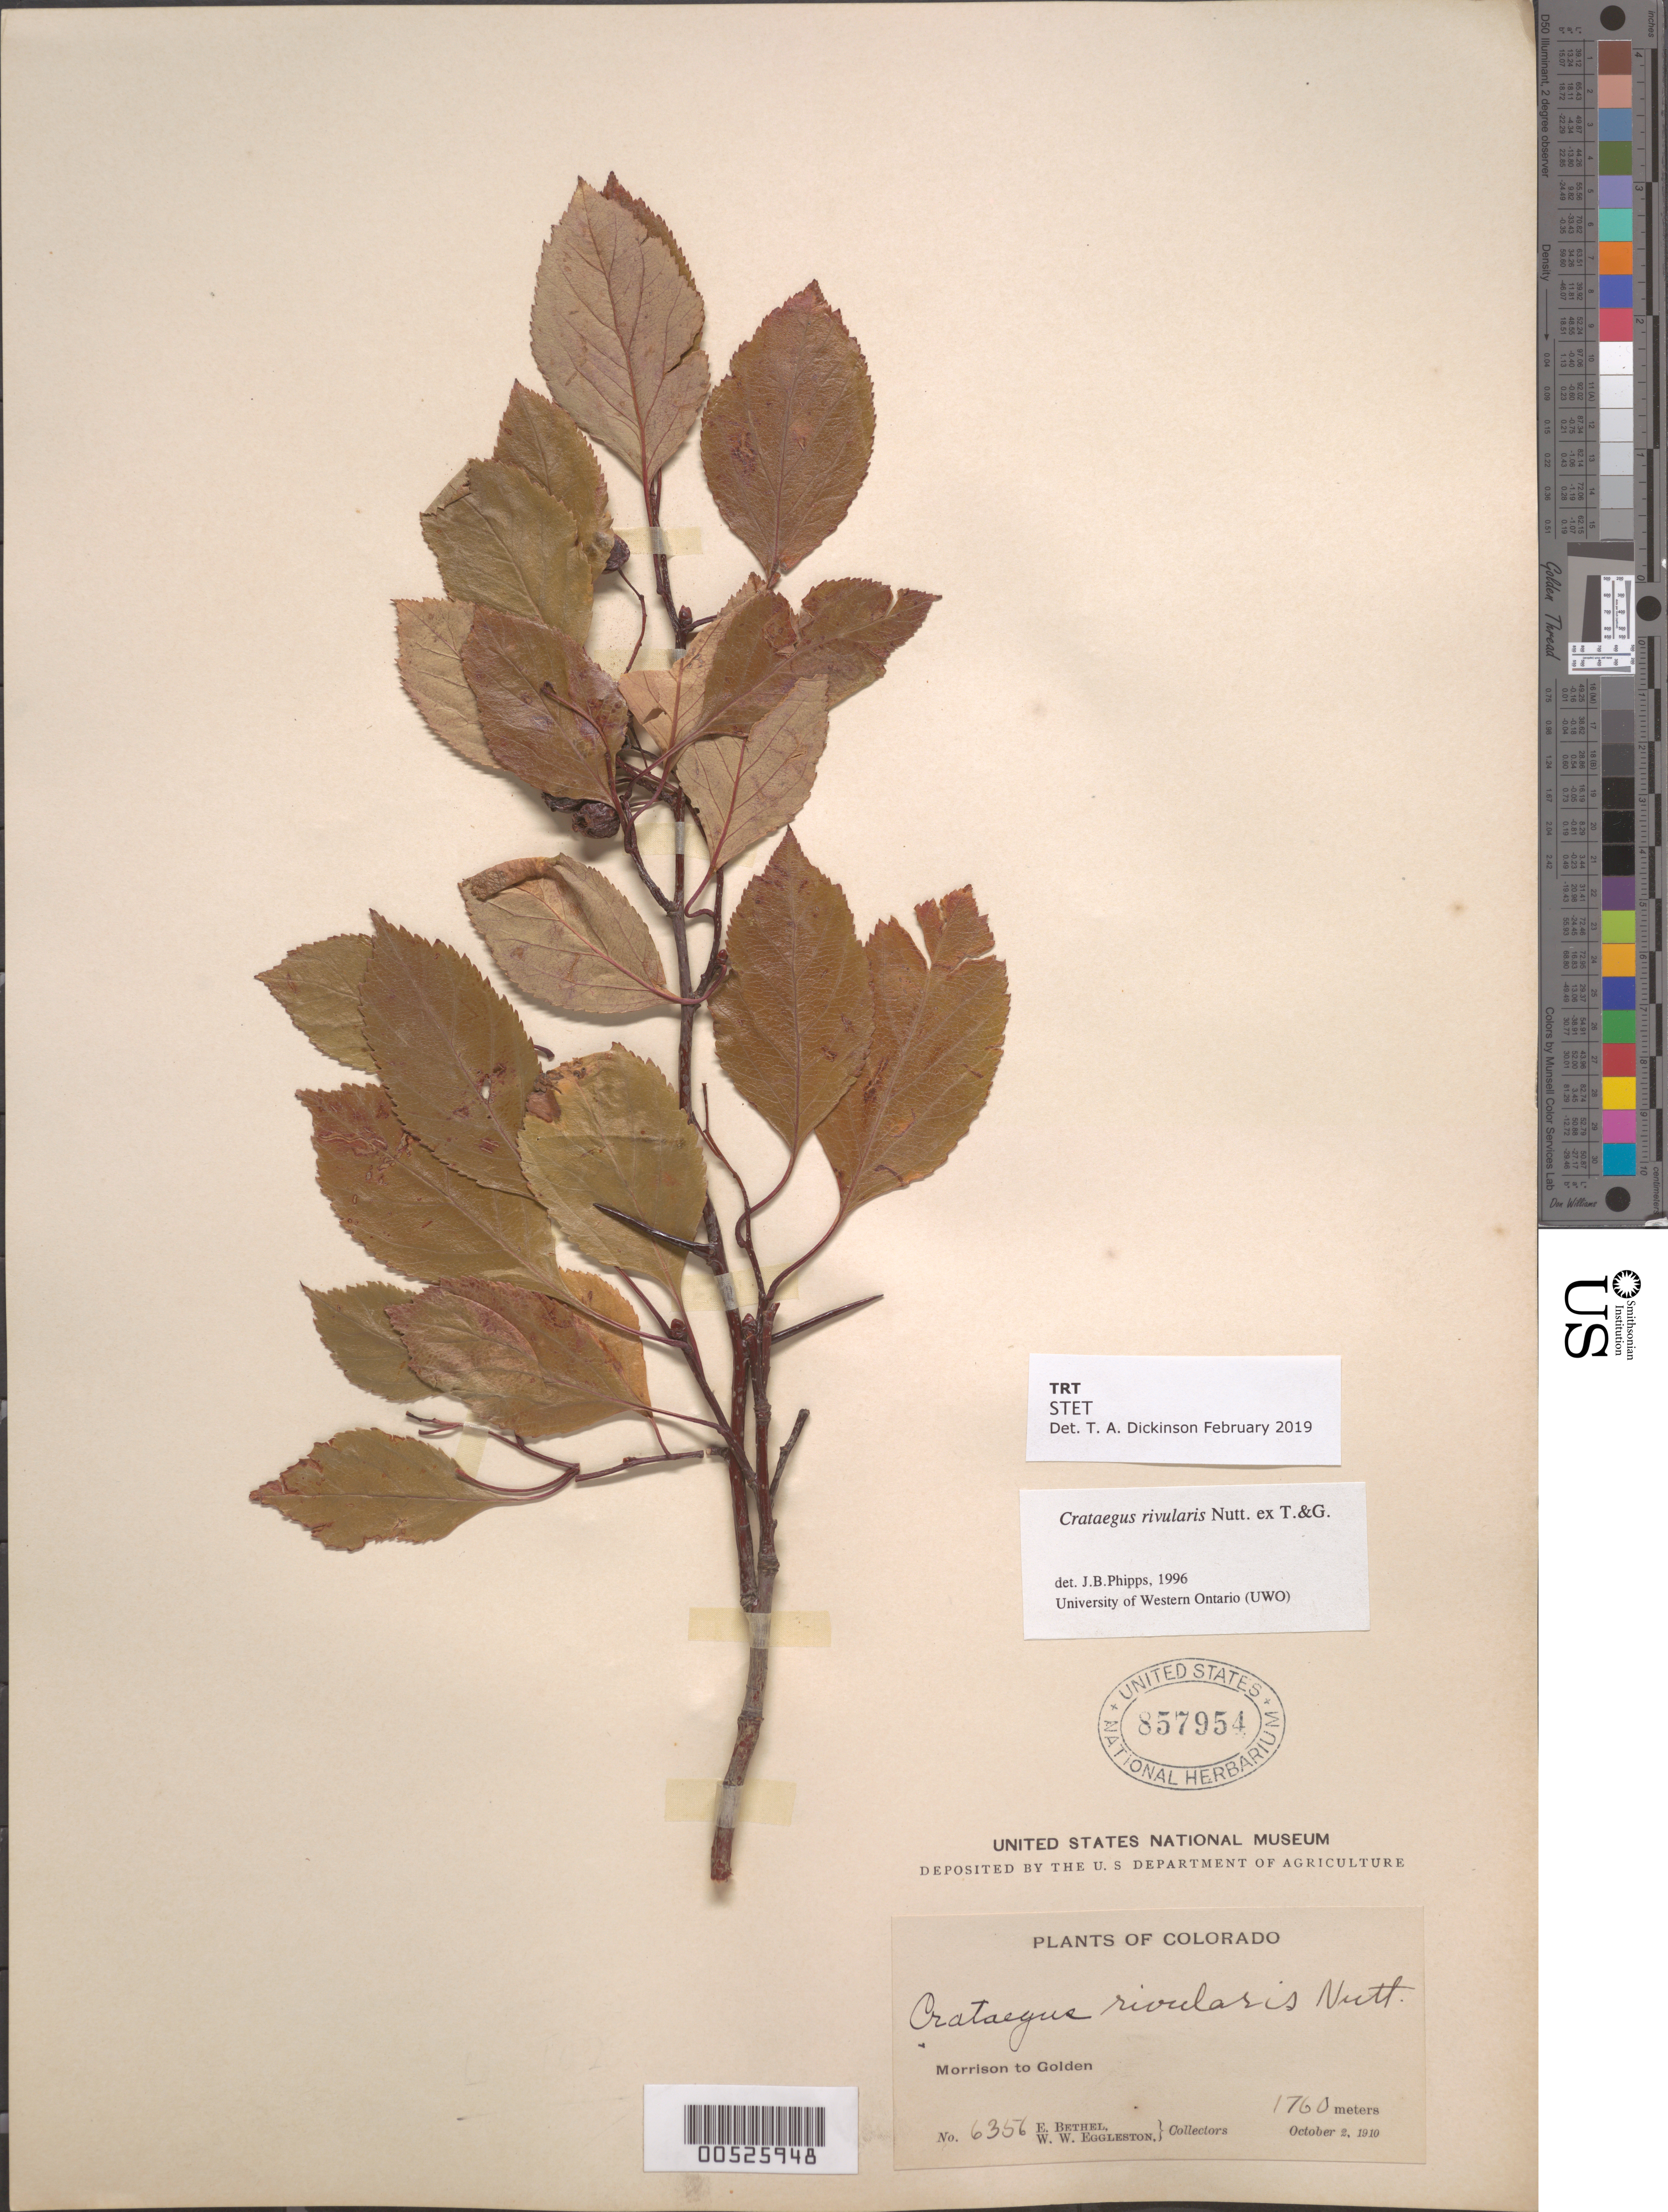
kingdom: Plantae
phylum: Tracheophyta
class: Magnoliopsida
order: Rosales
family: Rosaceae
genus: Crataegus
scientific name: Crataegus rivularis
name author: Nutt.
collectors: E. Bethel & W. W. Eggleston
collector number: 6356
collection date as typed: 02 Oct 1910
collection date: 1910-10-02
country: United States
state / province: Colorado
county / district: Jefferson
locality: Morrison to Golden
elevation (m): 1760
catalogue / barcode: US 857954